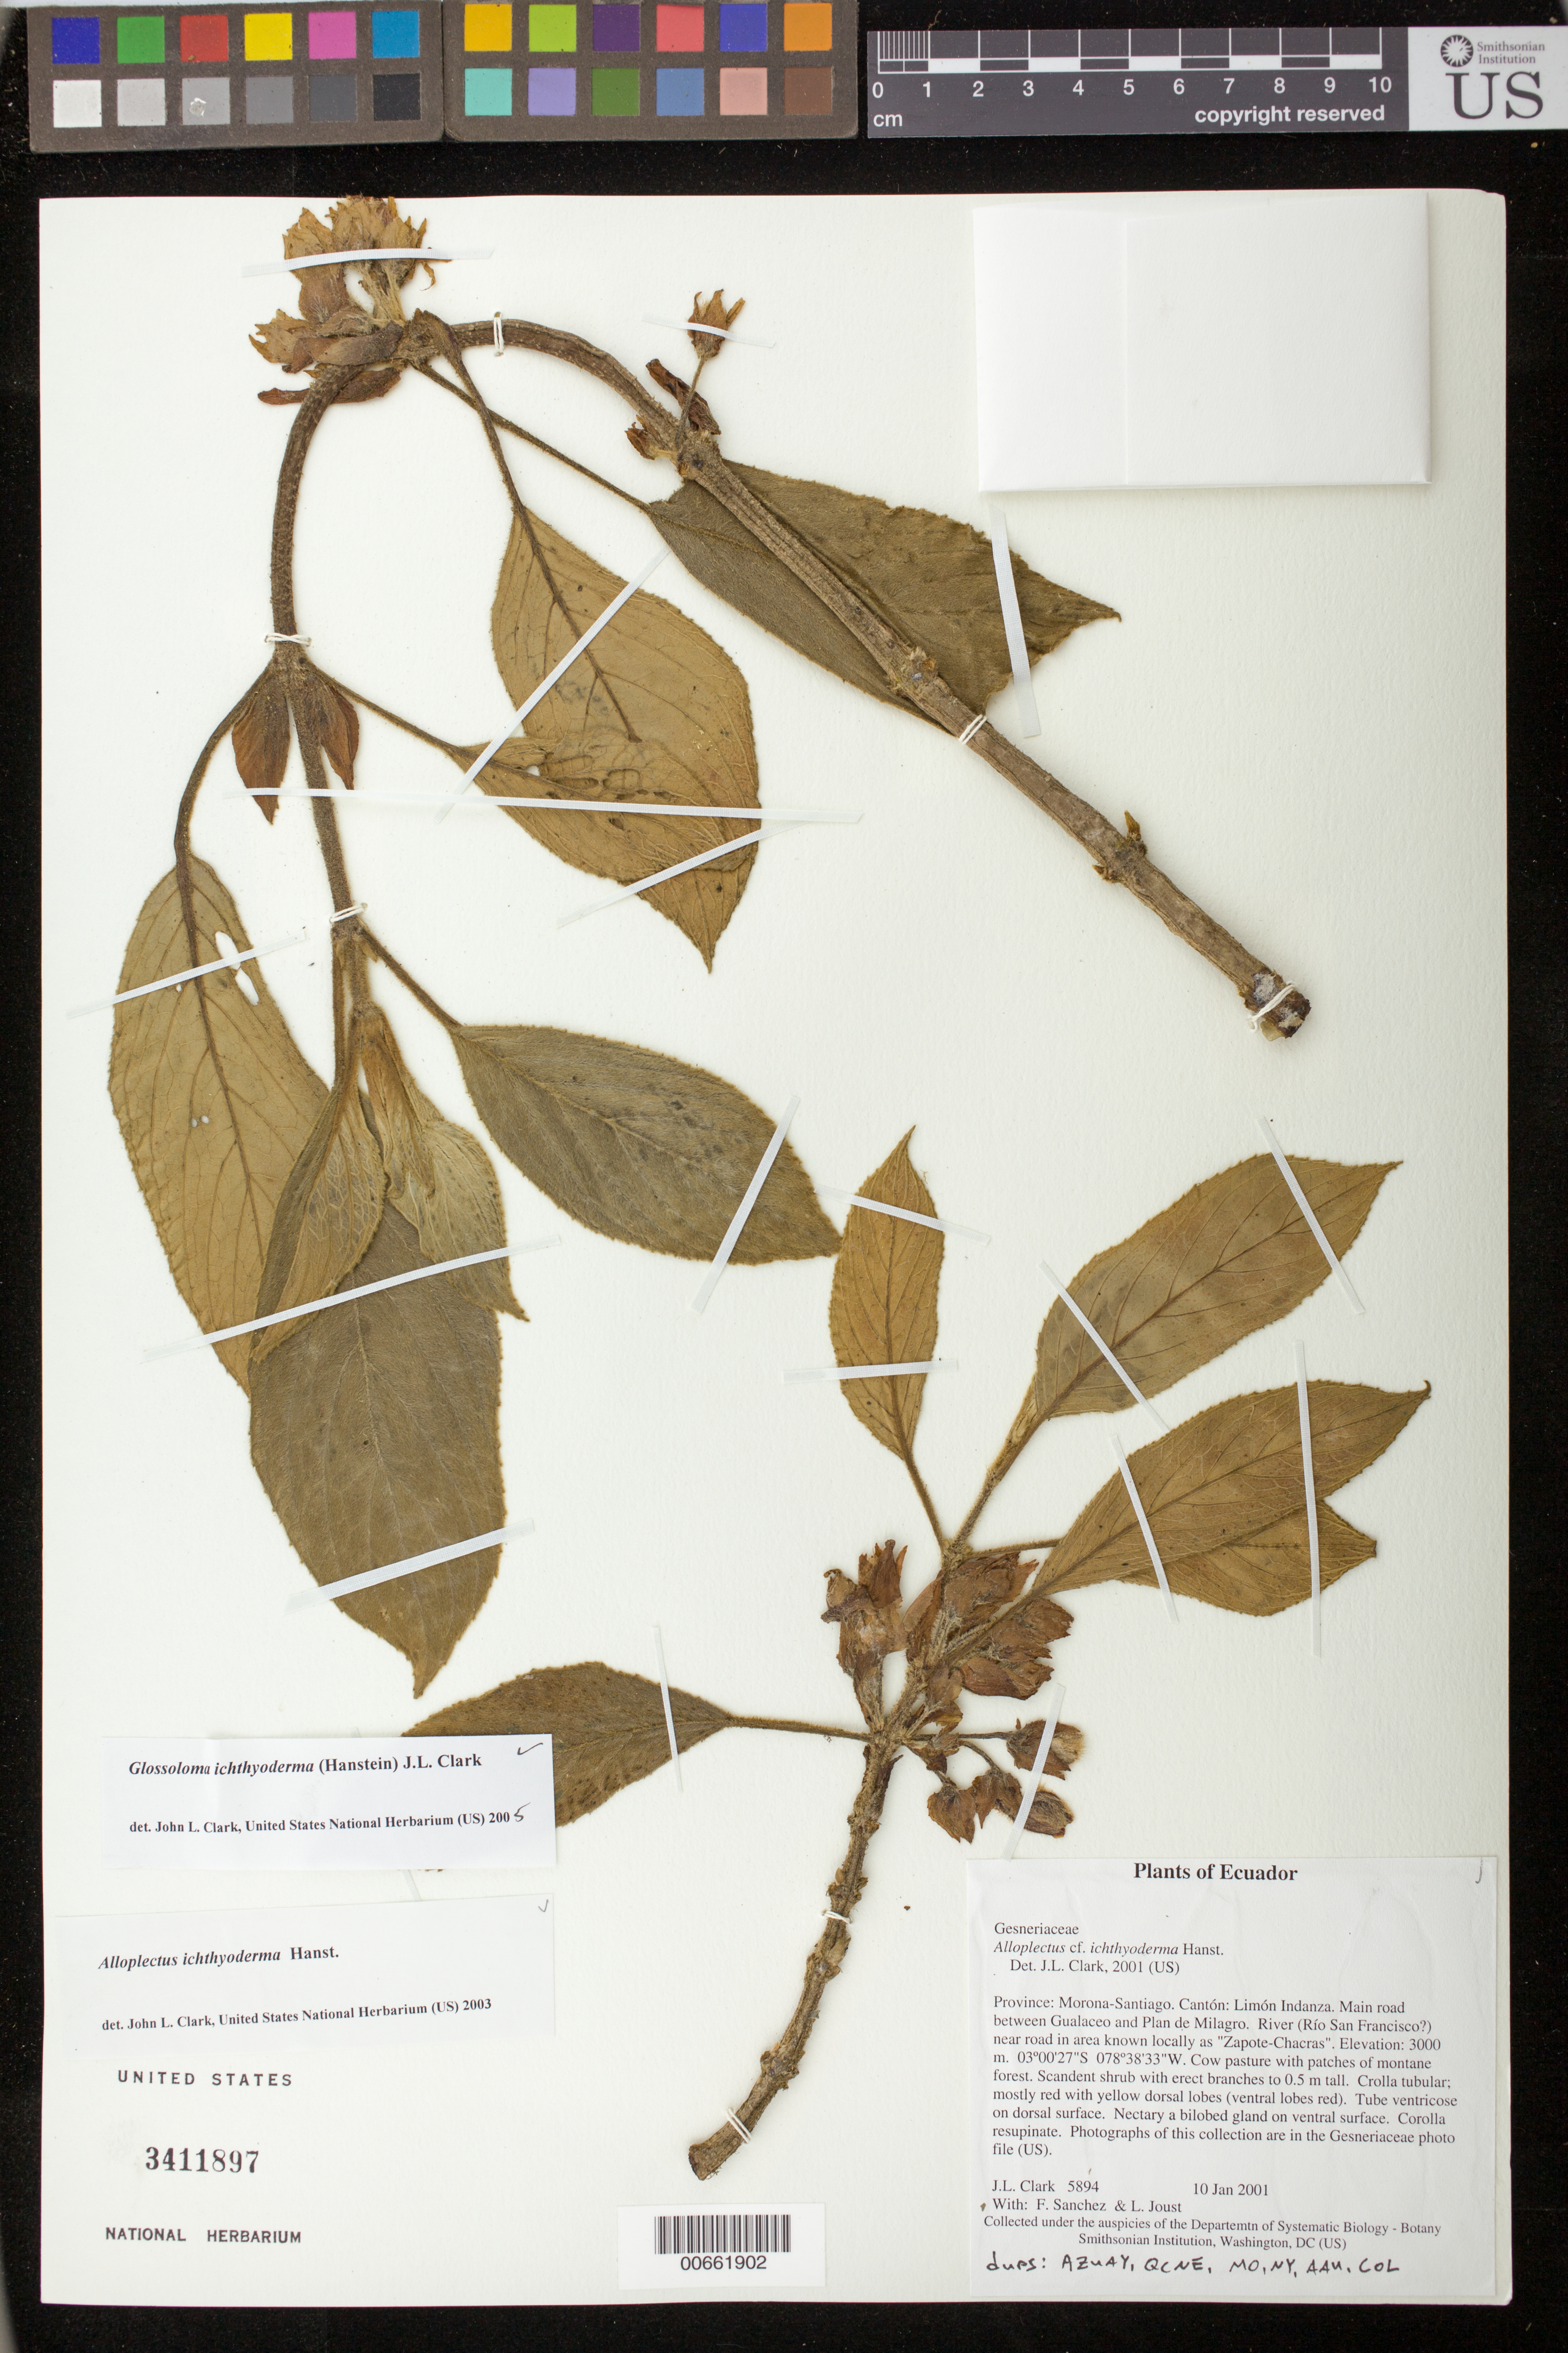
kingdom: Plantae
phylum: Tracheophyta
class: Magnoliopsida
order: Lamiales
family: Gesneriaceae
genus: Glossoloma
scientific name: Glossoloma ichthyoderma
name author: (Hanst.) J.L. Clark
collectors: J. L. Clark, F. Sanchez & L. Jost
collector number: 5894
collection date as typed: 10 Jan 2001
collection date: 2001-01-10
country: Ecuador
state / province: Morona-Santiago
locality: Cantón: Limón Indanza. Main road between Gualaceo and Plan de Milagro. River (Río San Francisco?) near road in area known locally as "Zapote-Chacras"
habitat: Cow pasture with patches of montane forest.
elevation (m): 3000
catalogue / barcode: US 3411897